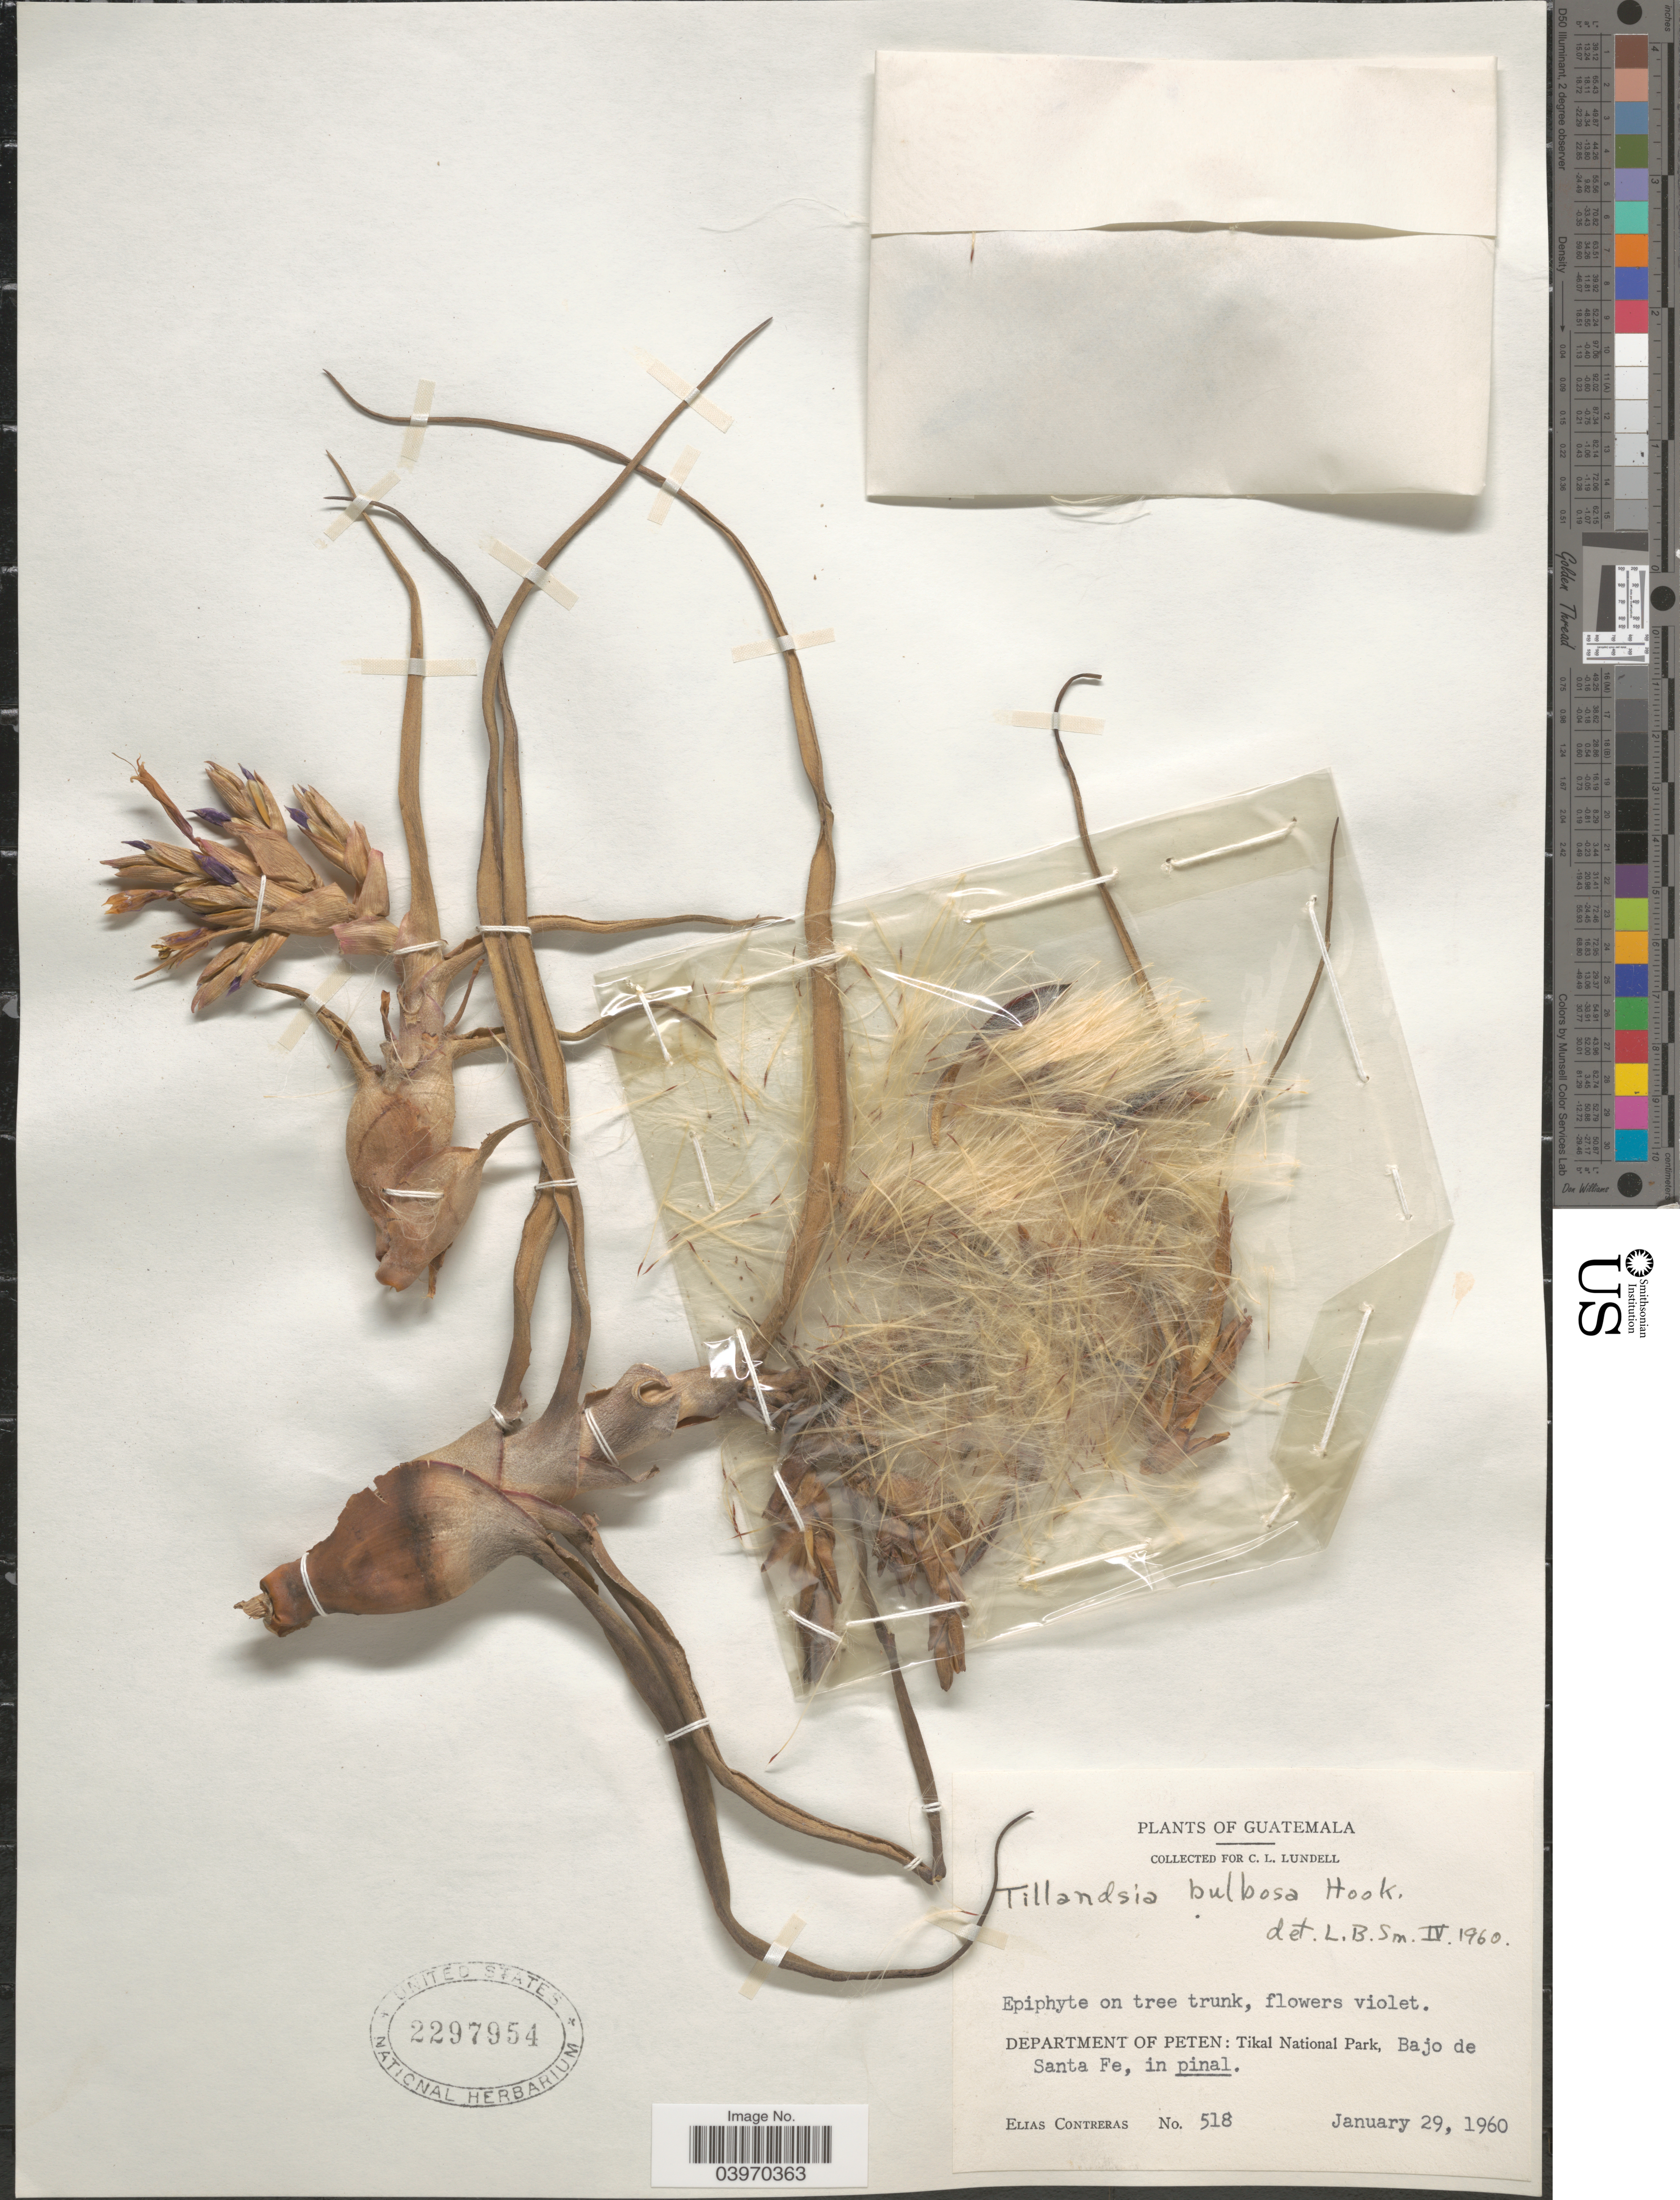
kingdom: Plantae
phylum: Tracheophyta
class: Liliopsida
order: Poales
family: Bromeliaceae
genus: Tillandsia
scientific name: Tillandsia bulbosa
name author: Hook.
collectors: E. Contreras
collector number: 518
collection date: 1960-01-29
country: Guatemala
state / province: El Peten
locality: Department of Peten: Tikal National Park, Bajo de Santa Fe.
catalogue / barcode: US 2297954